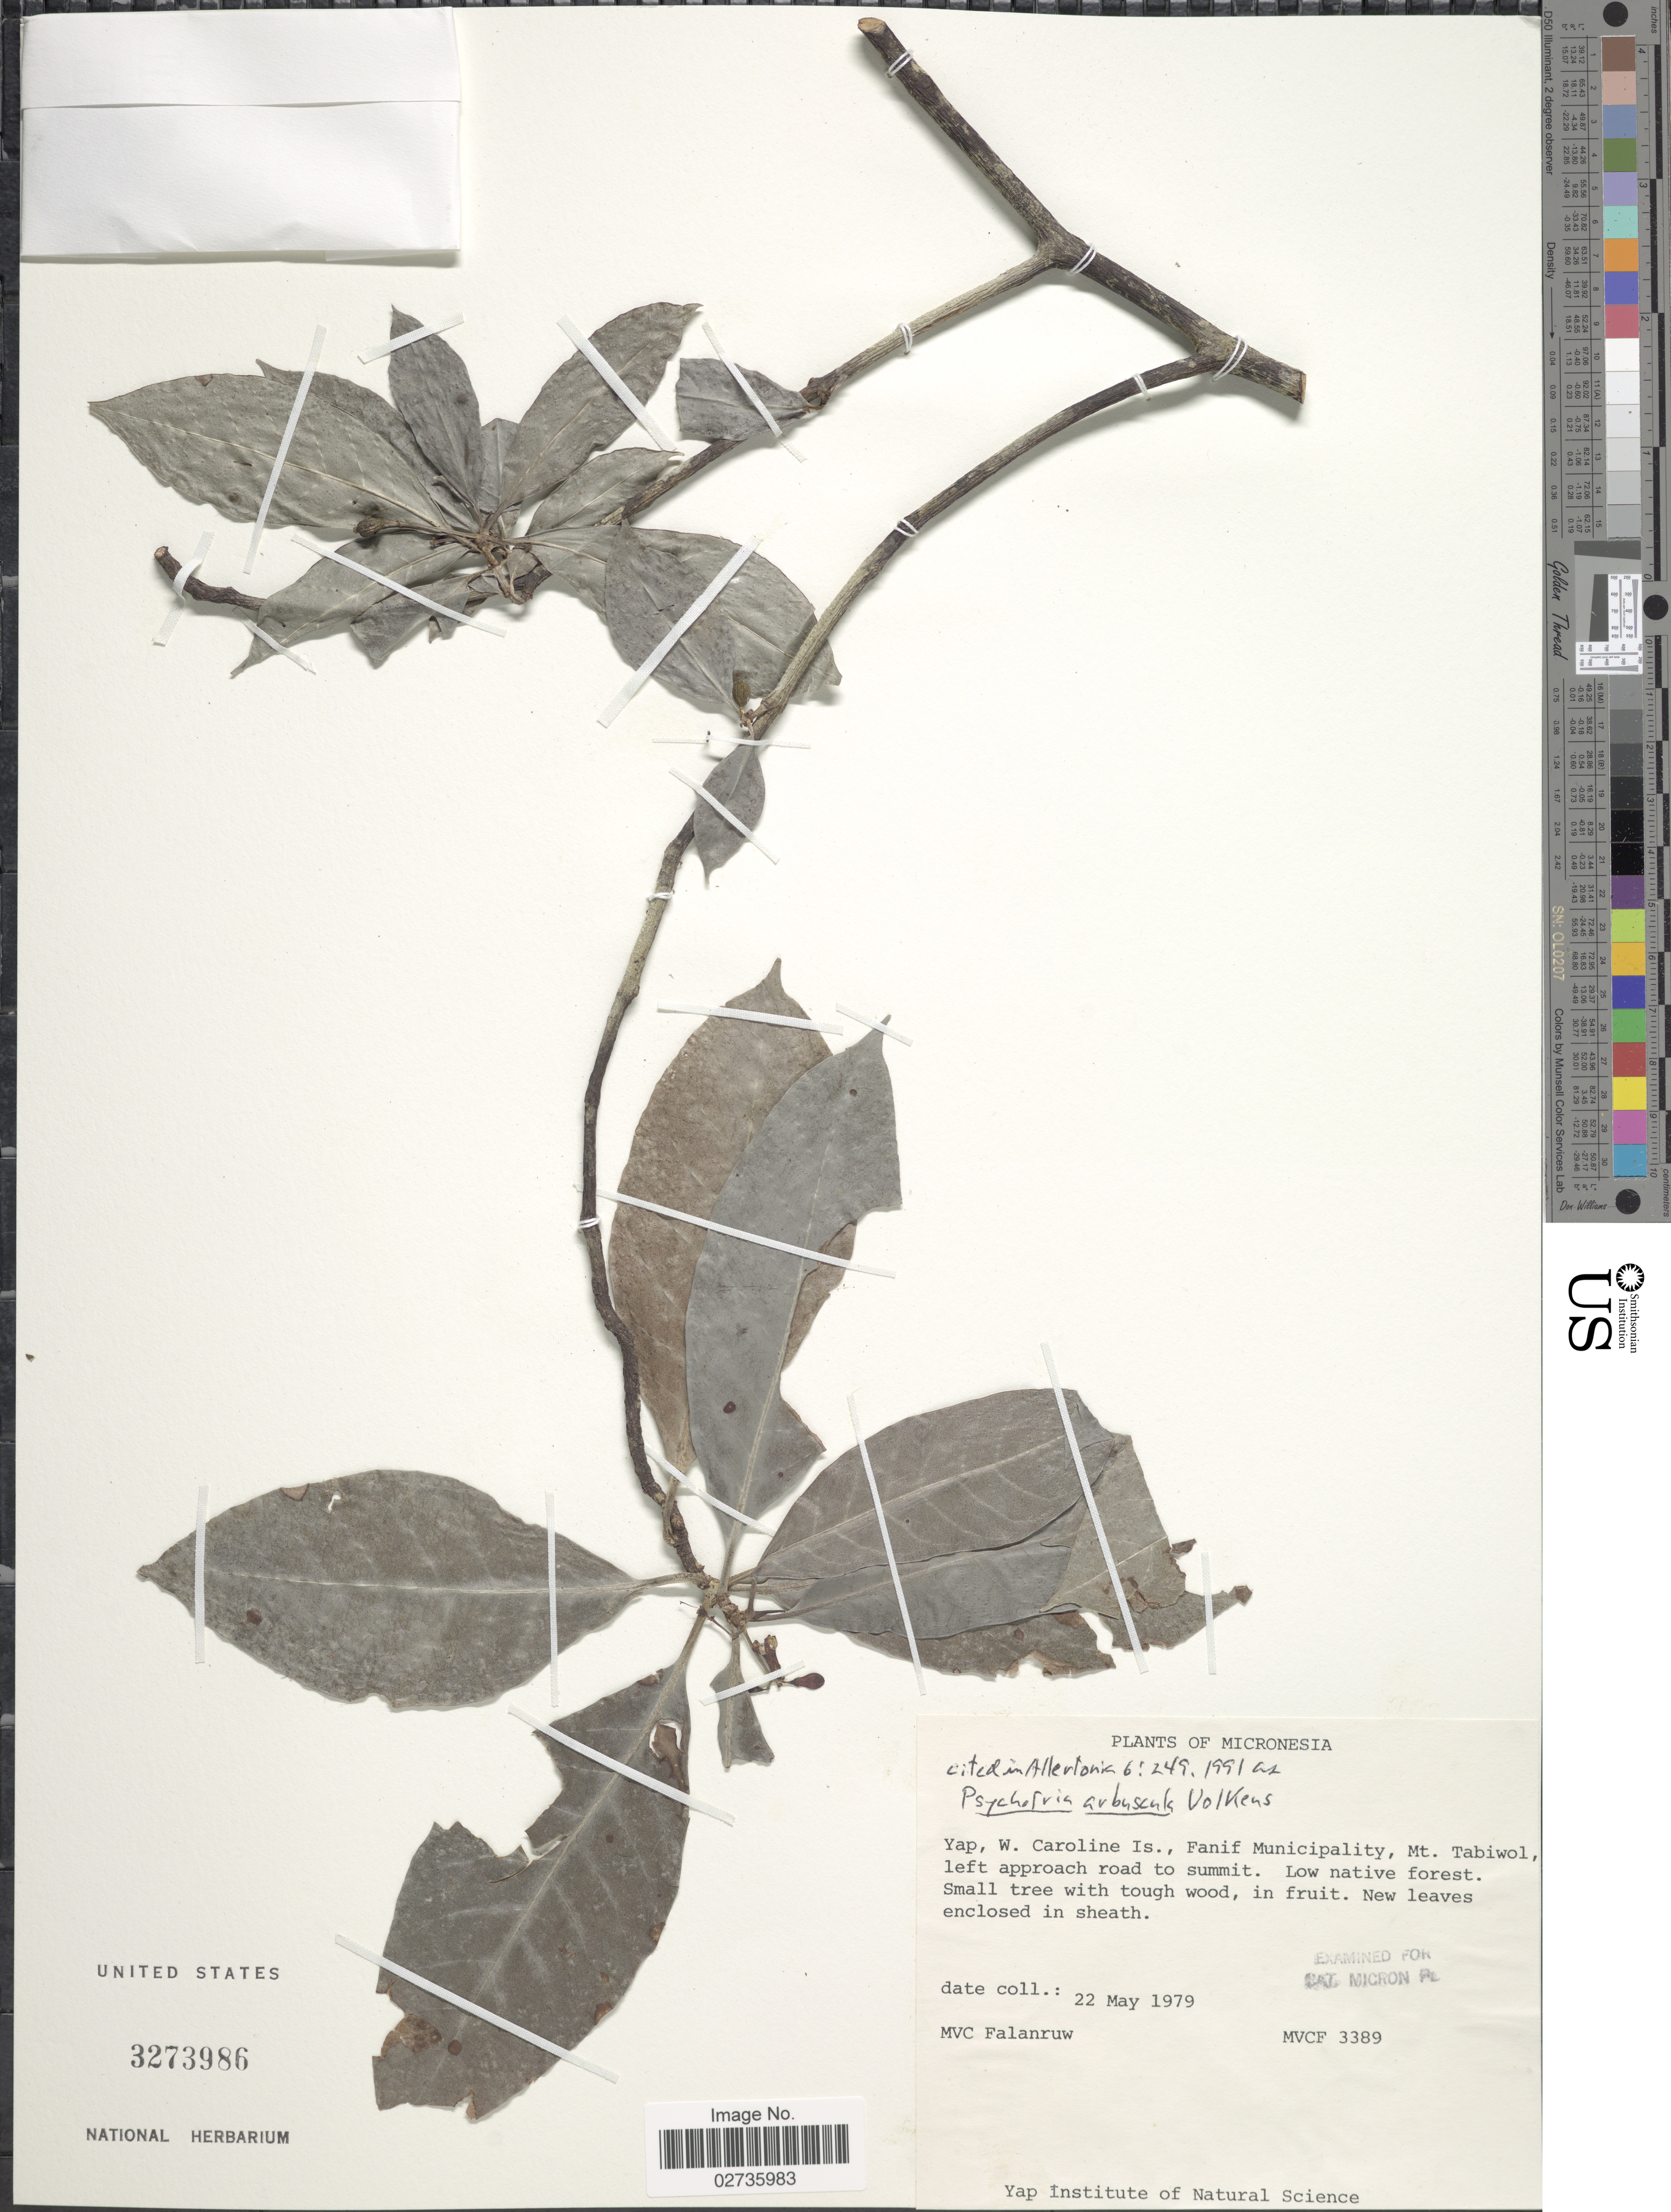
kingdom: Plantae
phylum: Tracheophyta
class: Magnoliopsida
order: Gentianales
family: Rubiaceae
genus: Psychotria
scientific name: Psychotria arbuscula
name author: Volkens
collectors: M. V. Falanruw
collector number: MVCF3389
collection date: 1979-05-22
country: Micronesia, Federated States of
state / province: Yap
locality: W. Caroline Is., Fanif Municipality, Mt. Tabiwol, left approach road to summit.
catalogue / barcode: US 3273986